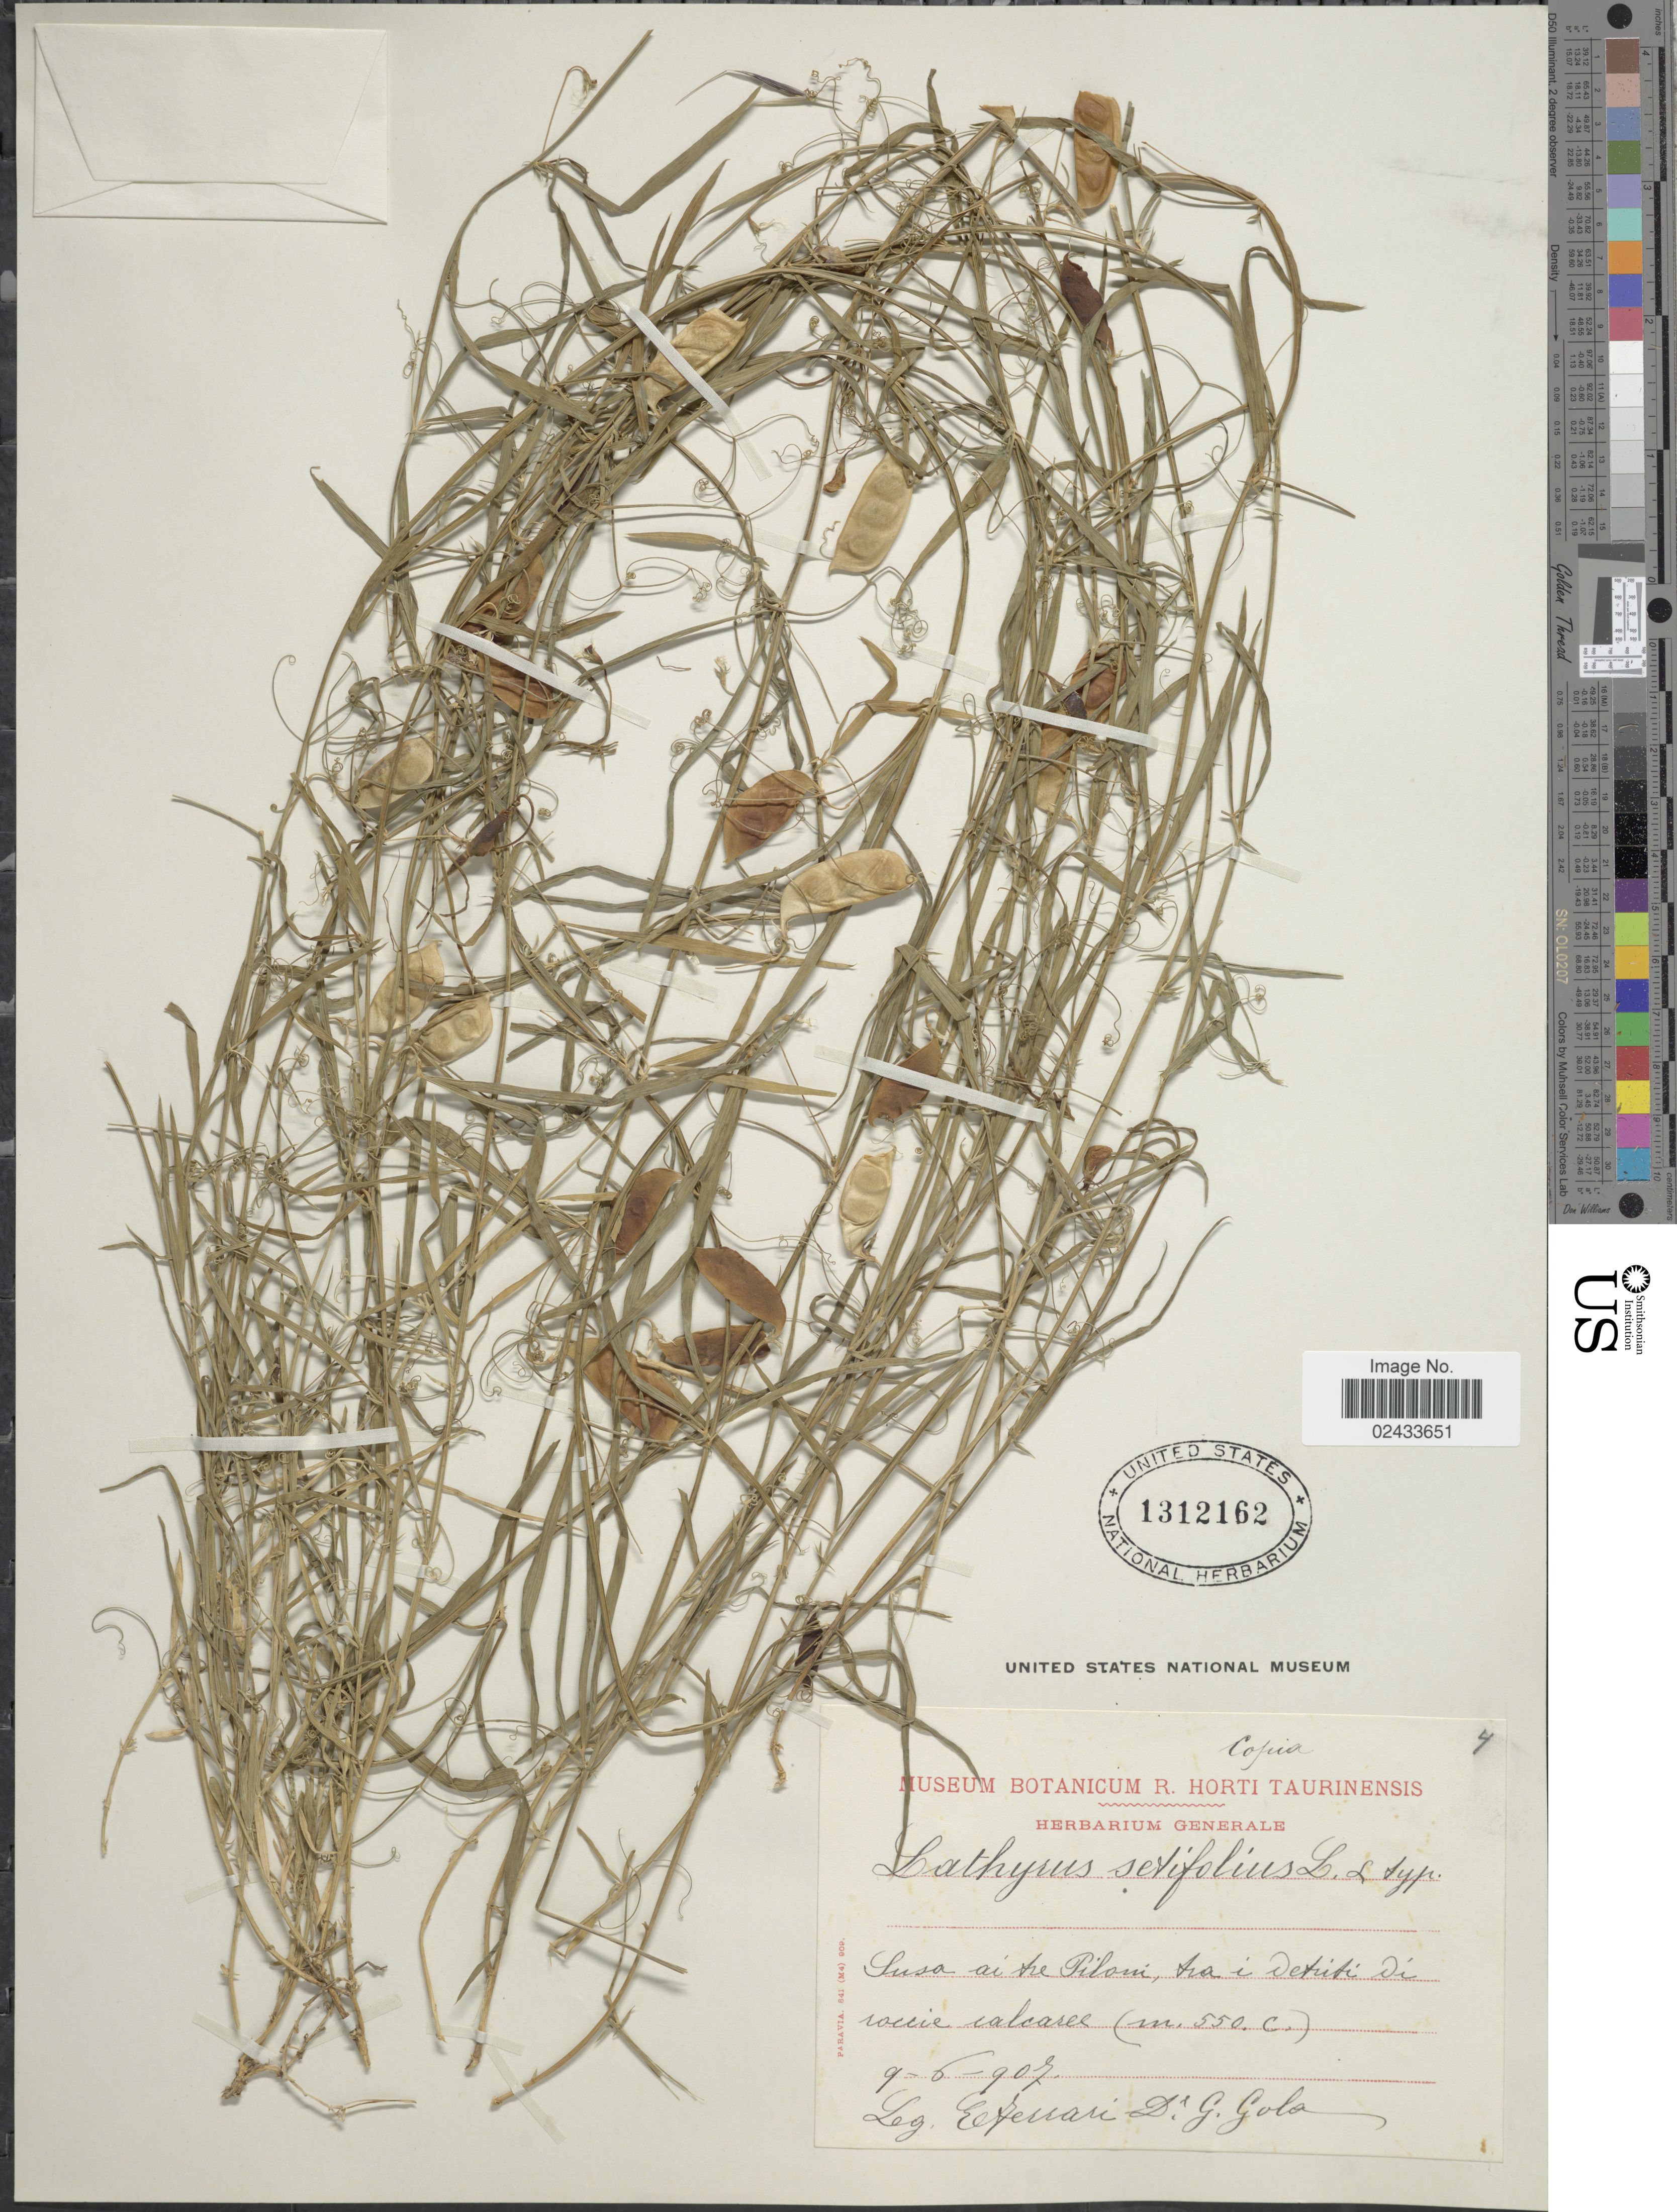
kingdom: Plantae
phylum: Tracheophyta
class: Magnoliopsida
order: Fabales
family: Fabaceae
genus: Lathyrus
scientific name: Lathyrus setifolius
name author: L.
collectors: E. Ferrari & G. Gola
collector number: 4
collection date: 1907-06-09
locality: Susa ai tre Pilani tra i Deuti di roccie calcaree (m. 550 C)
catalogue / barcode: US 1312162